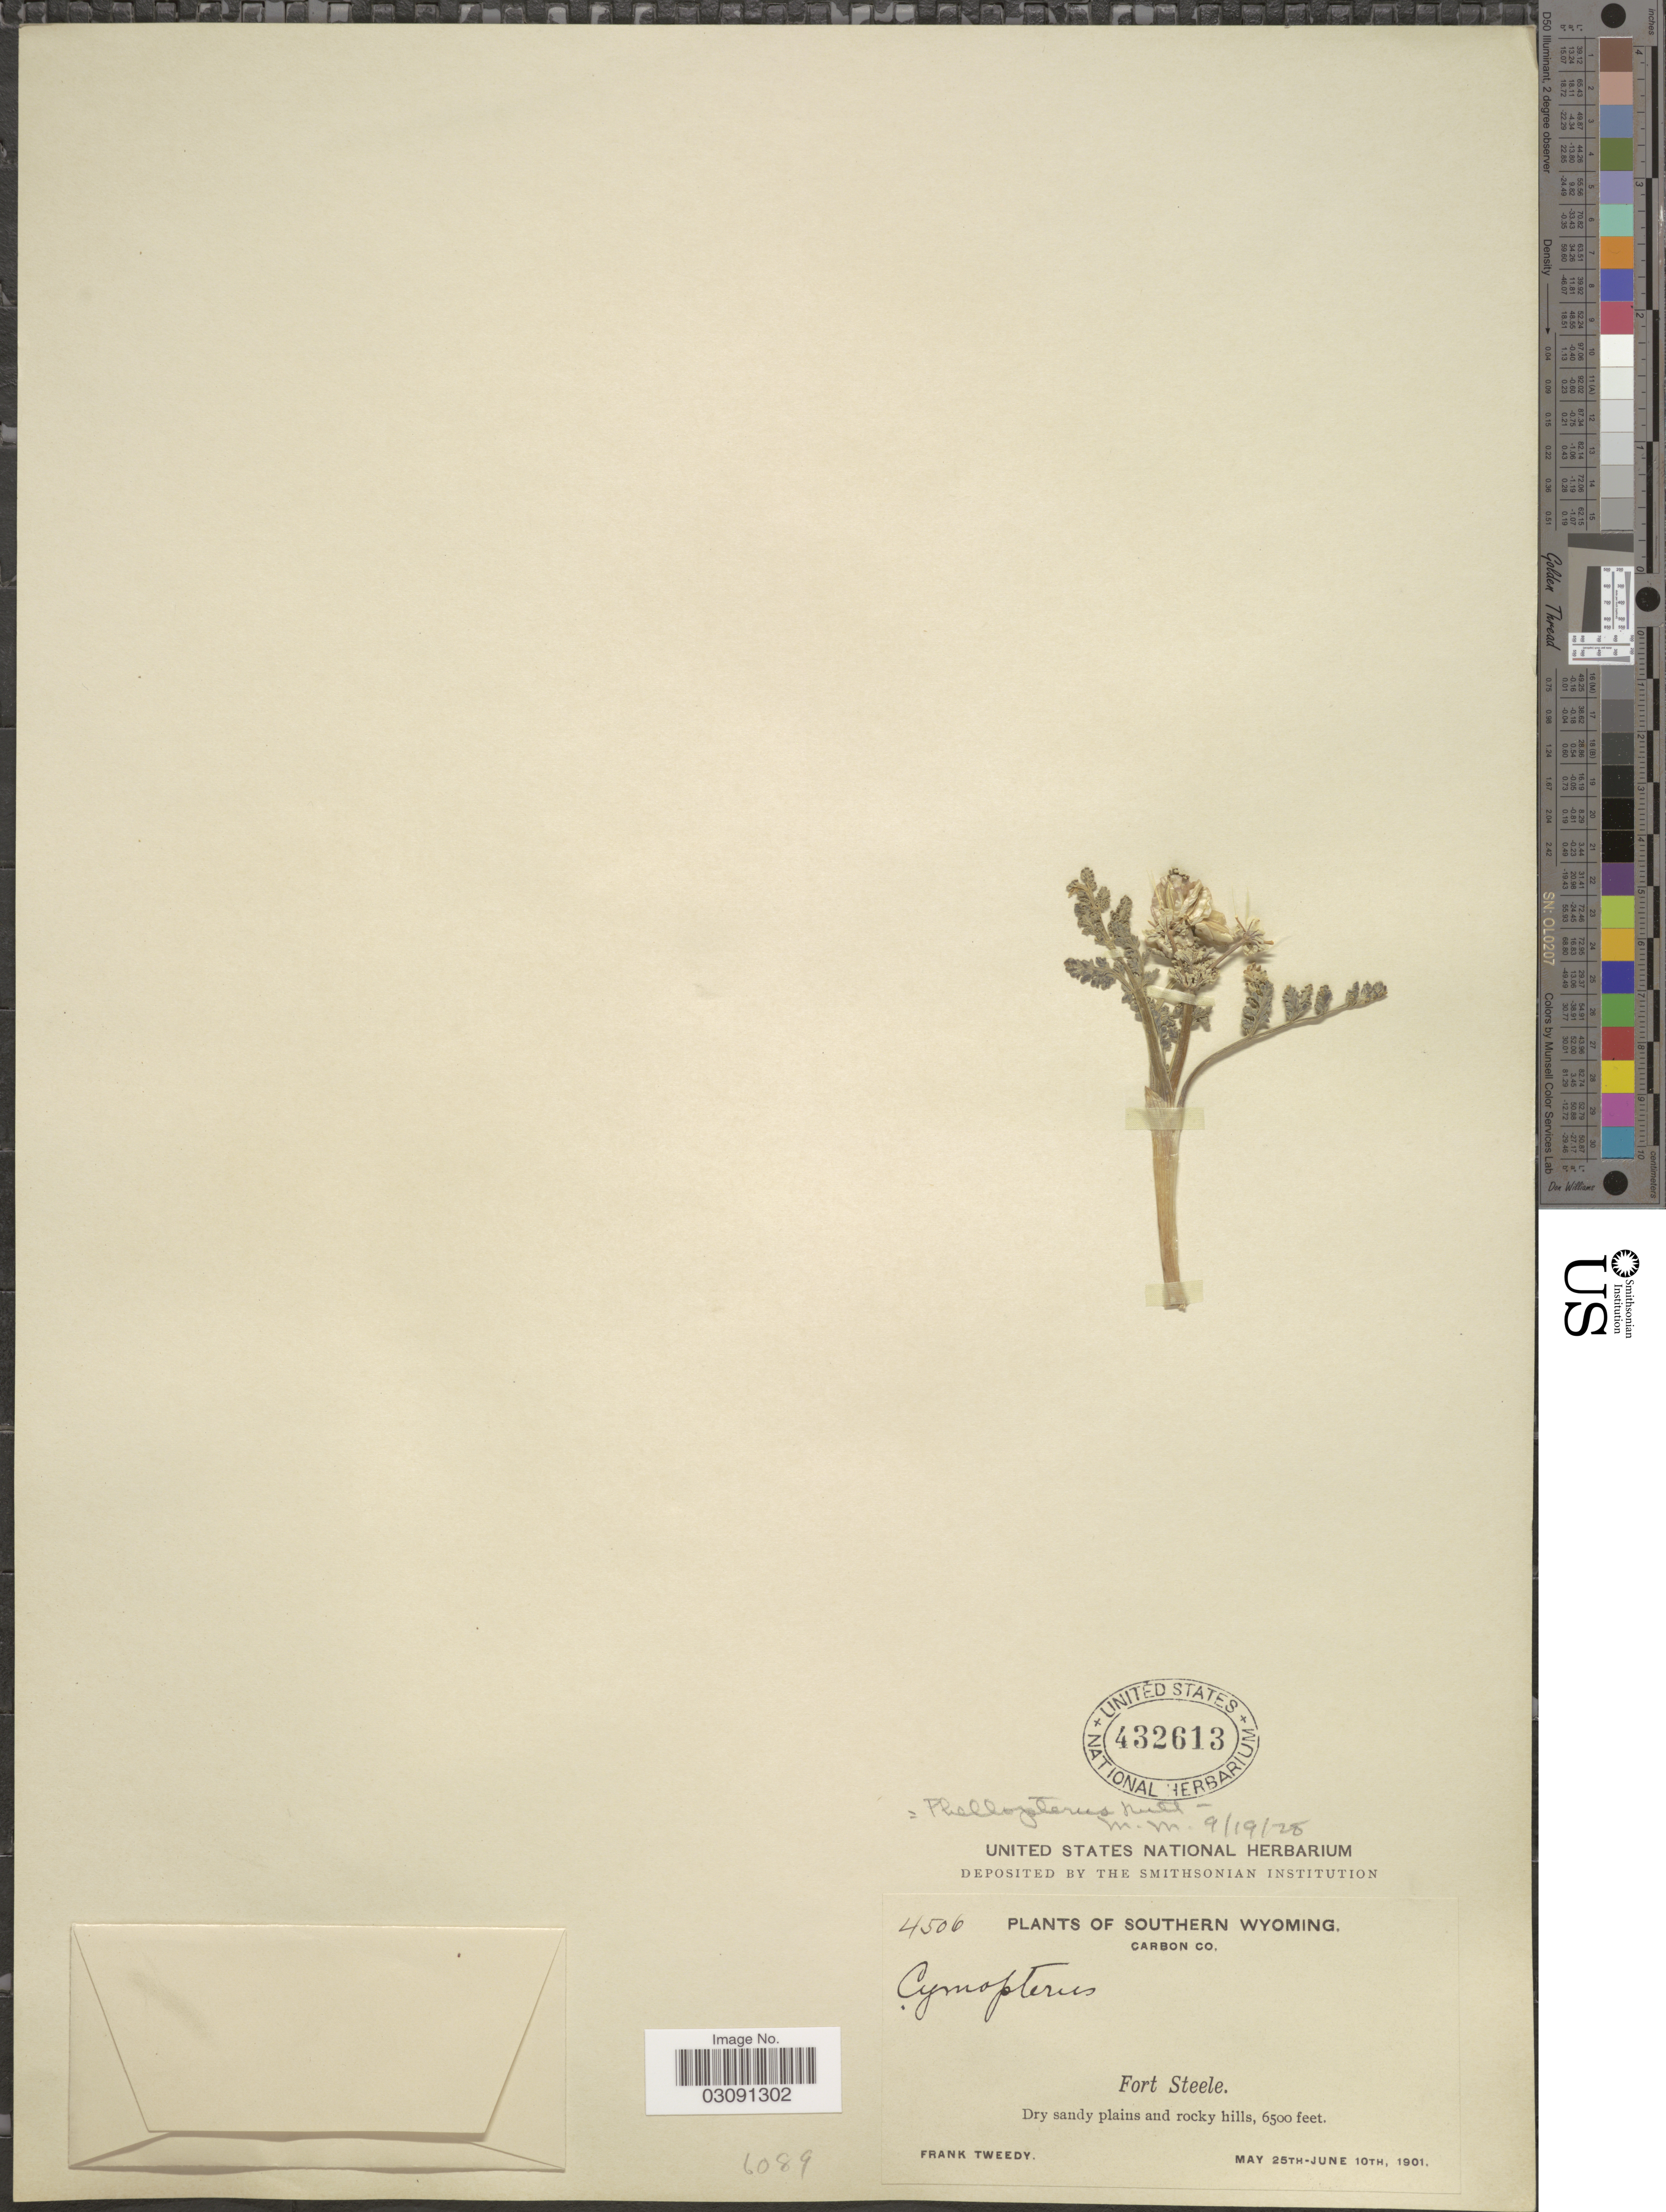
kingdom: Plantae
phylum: Tracheophyta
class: Magnoliopsida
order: Apiales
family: Apiaceae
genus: Cymopterus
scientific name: Cymopterus bulbosus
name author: A. Nelson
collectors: F. Tweedy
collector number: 4506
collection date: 1901-05-25/1901-06-10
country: United States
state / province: Wyoming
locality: Southern Wyoming. Carbon Co. Fort Steele.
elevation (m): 1981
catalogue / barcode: US 432613